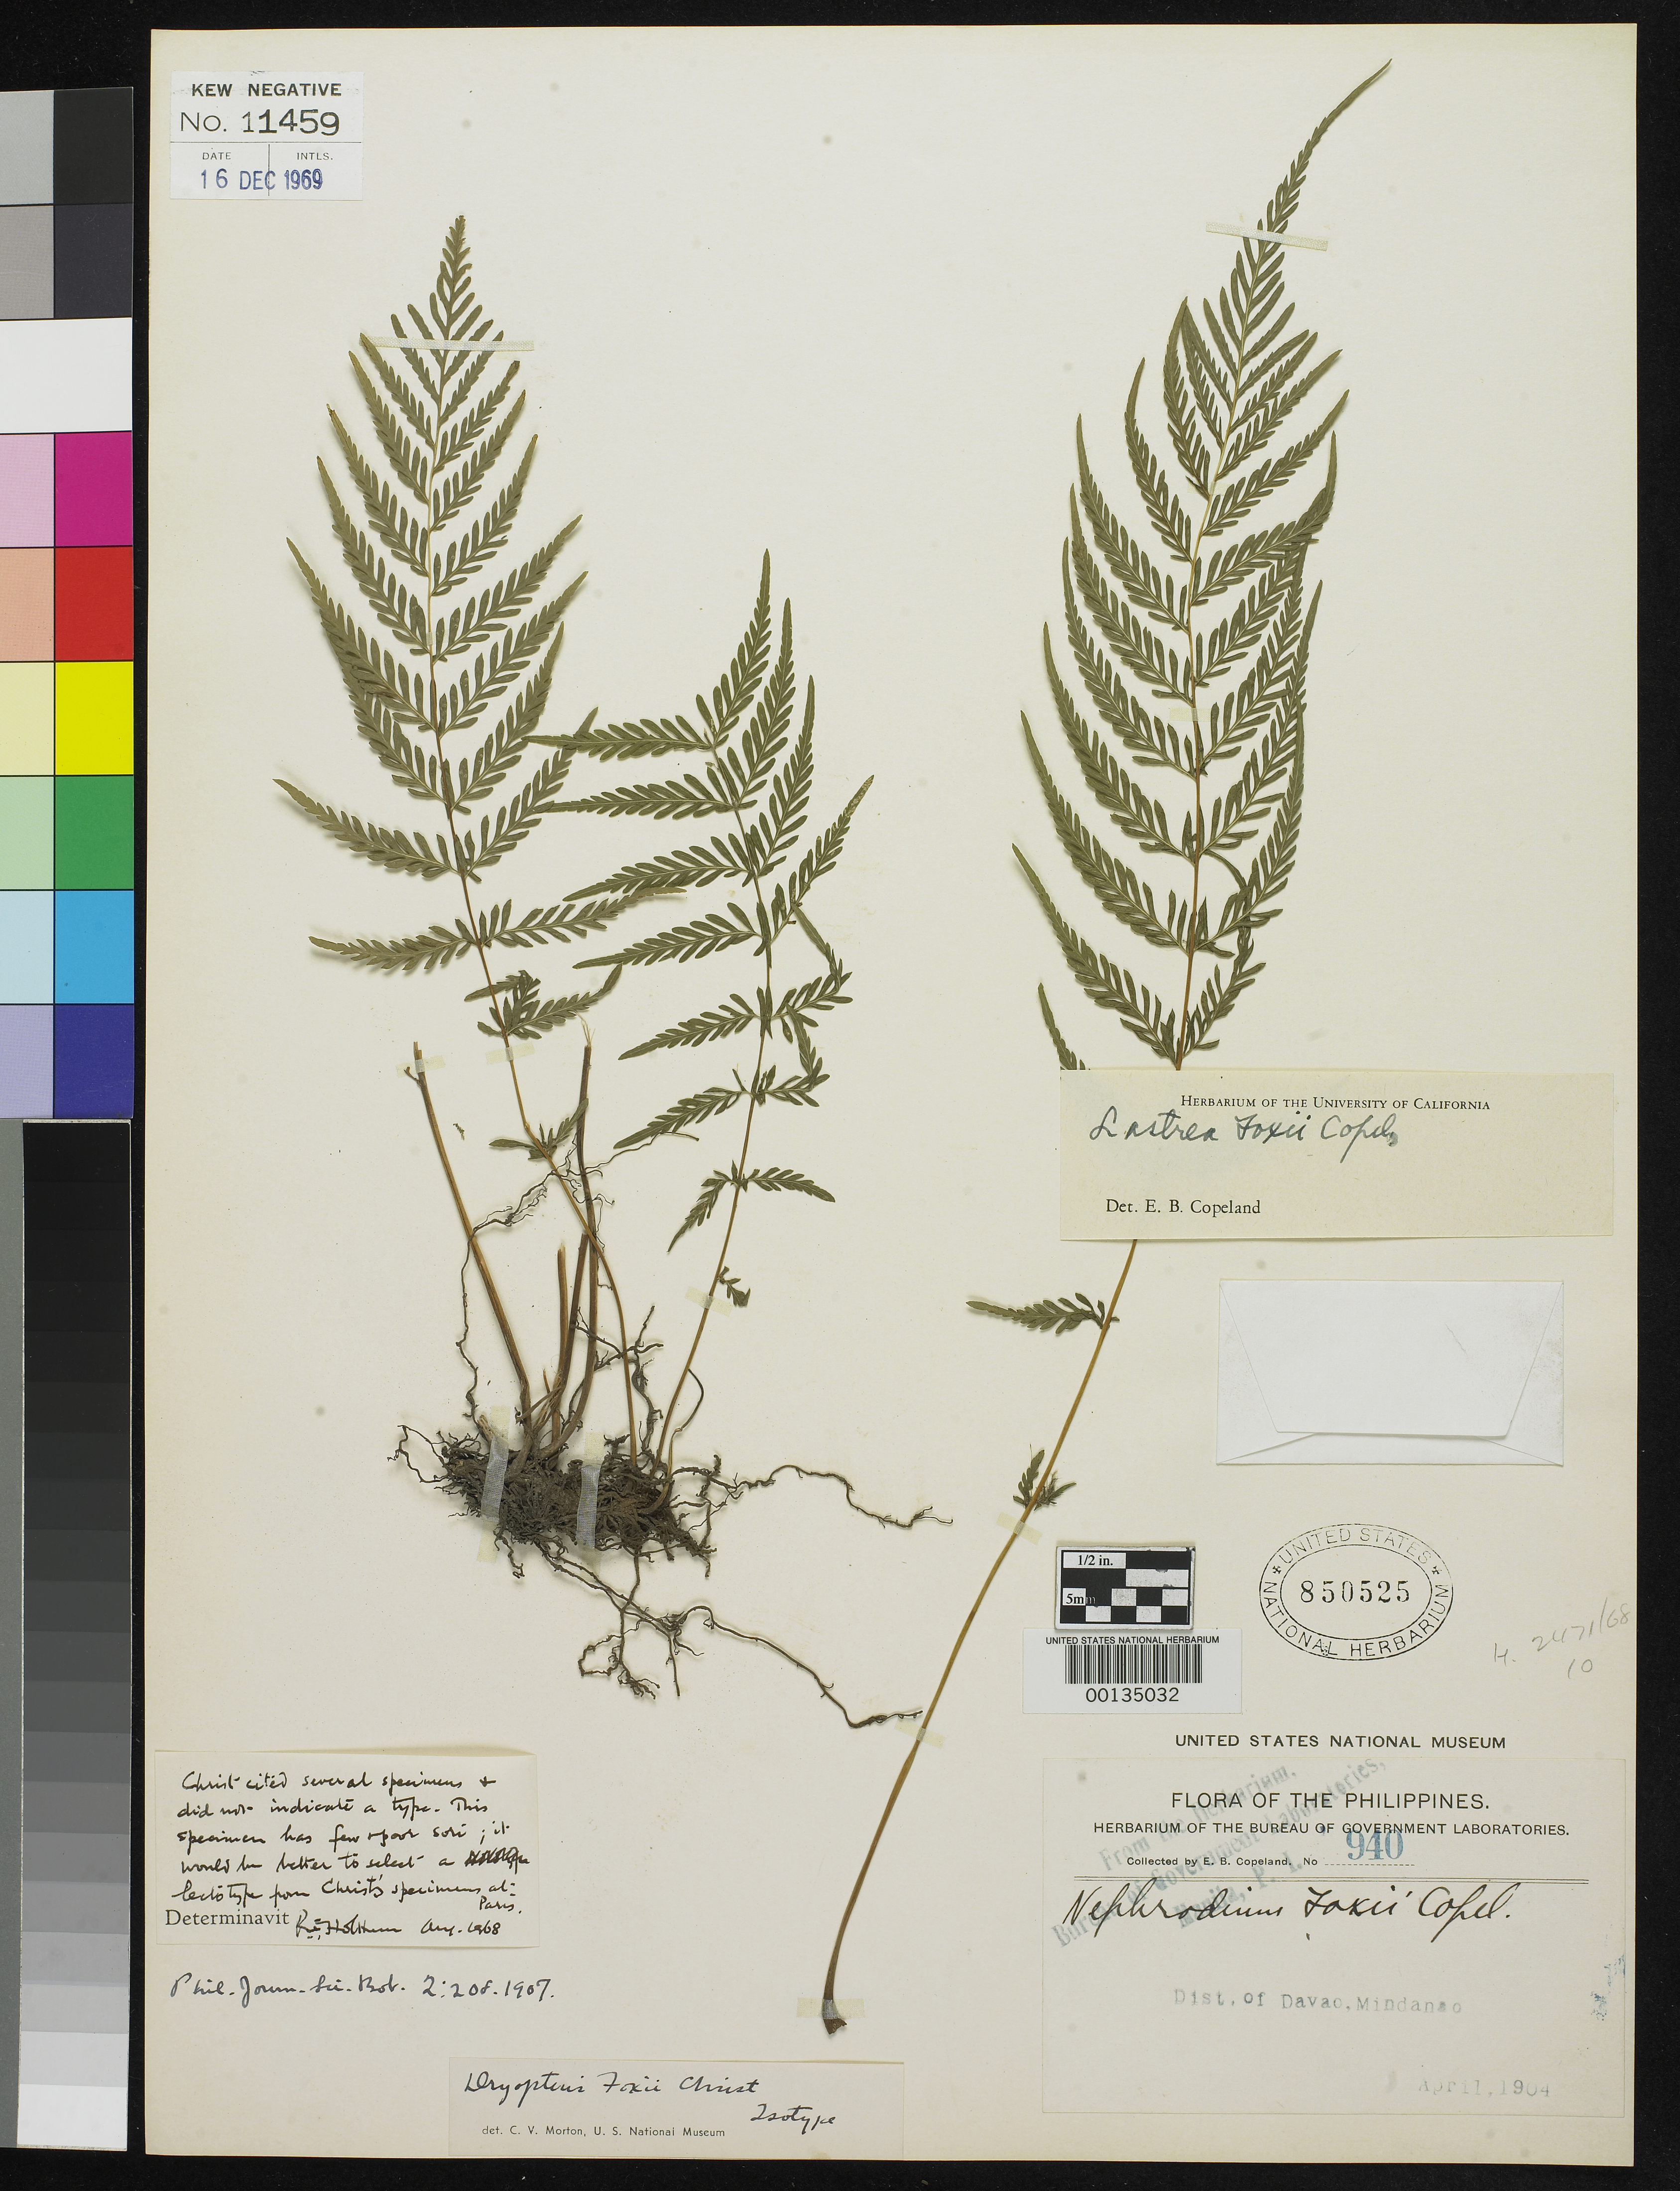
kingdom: Plantae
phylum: Tracheophyta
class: Polypodiopsida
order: Polypodiales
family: Dryopteridaceae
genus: Dryopteris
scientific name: Dryopteris foxii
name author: Christ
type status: Isosyntype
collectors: E. B. Copeland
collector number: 940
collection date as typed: Apr 1904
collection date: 1904-04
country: Philippines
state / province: Davao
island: Mindanao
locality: Catalonan.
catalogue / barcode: US 850525